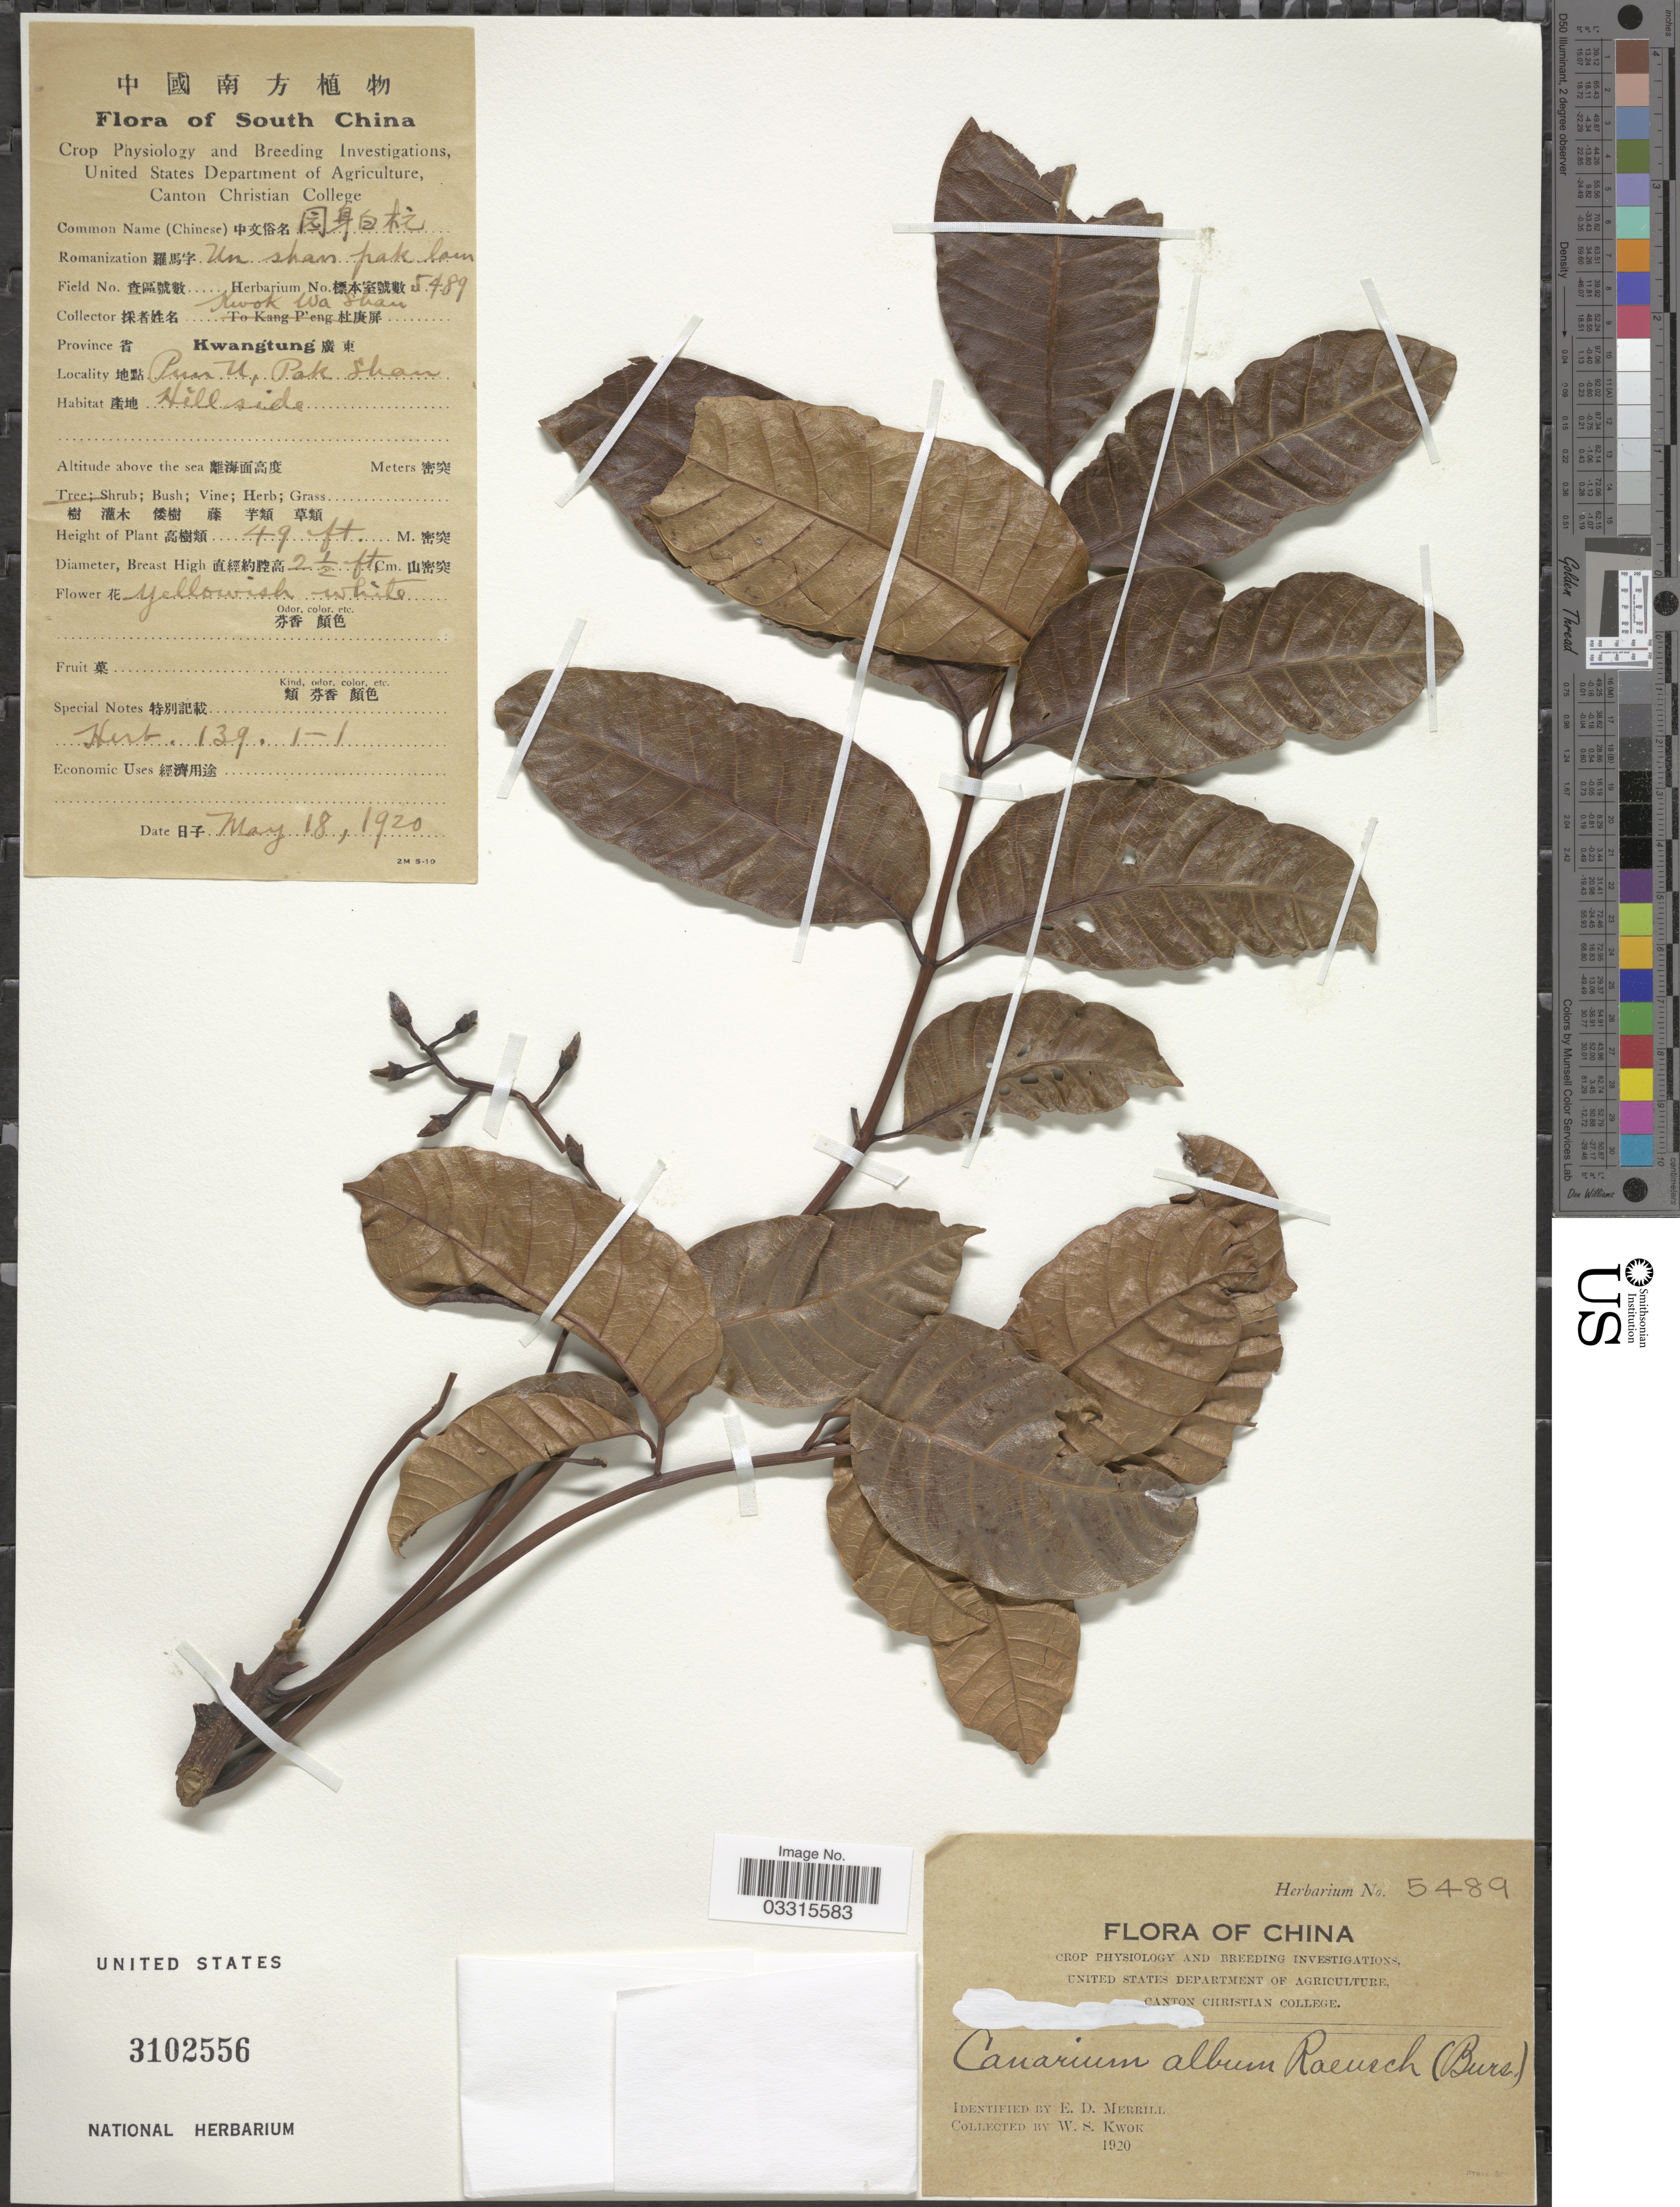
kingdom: Plantae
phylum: Tracheophyta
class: Magnoliopsida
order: Sapindales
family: Burseraceae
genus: Canarium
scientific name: Canarium album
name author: Leenh.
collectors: K. Shau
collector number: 5489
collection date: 1920-05-18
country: China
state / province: Guangdong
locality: South China. Pun U, Pak Shan.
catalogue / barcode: US 3102556